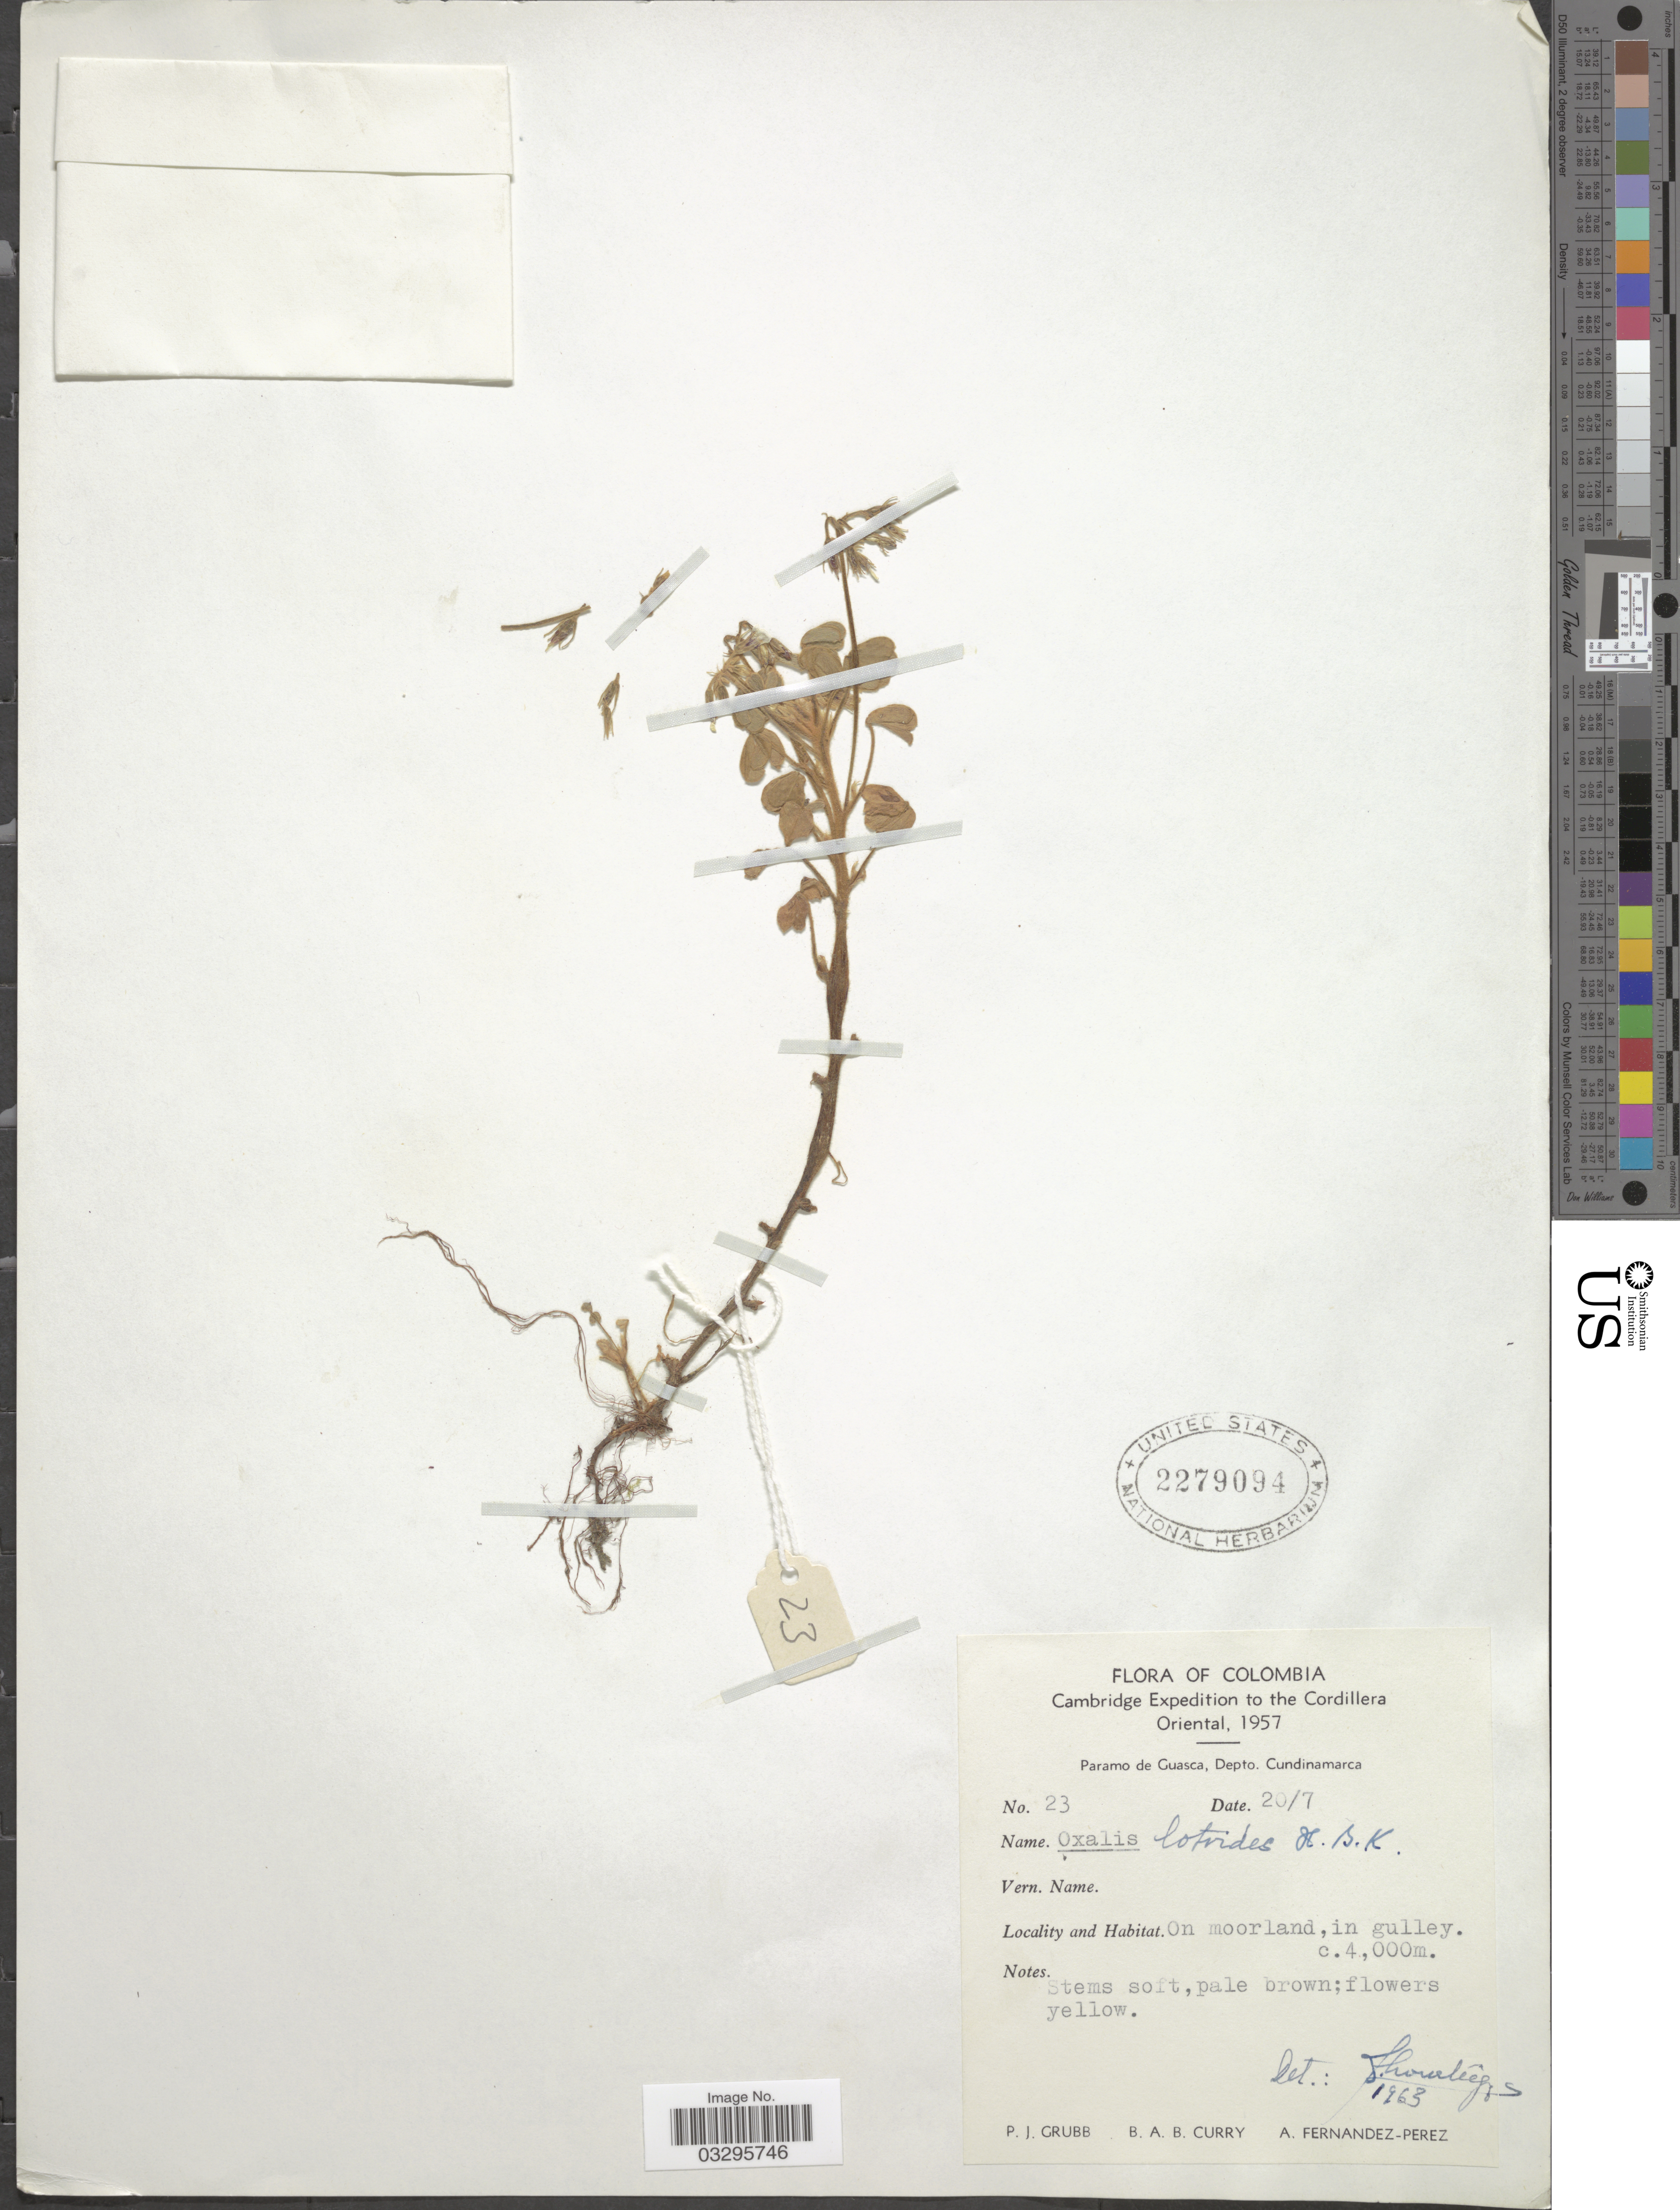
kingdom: Plantae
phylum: Tracheophyta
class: Magnoliopsida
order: Oxalidales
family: Oxalidaceae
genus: Oxalis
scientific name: Oxalis lotoides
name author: Kunth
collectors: P. J. Grubb, B. A. B. Curry & A. Fernández-Pérez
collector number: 23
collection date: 1957-07-20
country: Colombia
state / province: Cundinamarca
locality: Cordillera Oriental, Paramo de Guasca, Depto. Cundinamarca, On moorland.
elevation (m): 4000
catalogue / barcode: US 2279094